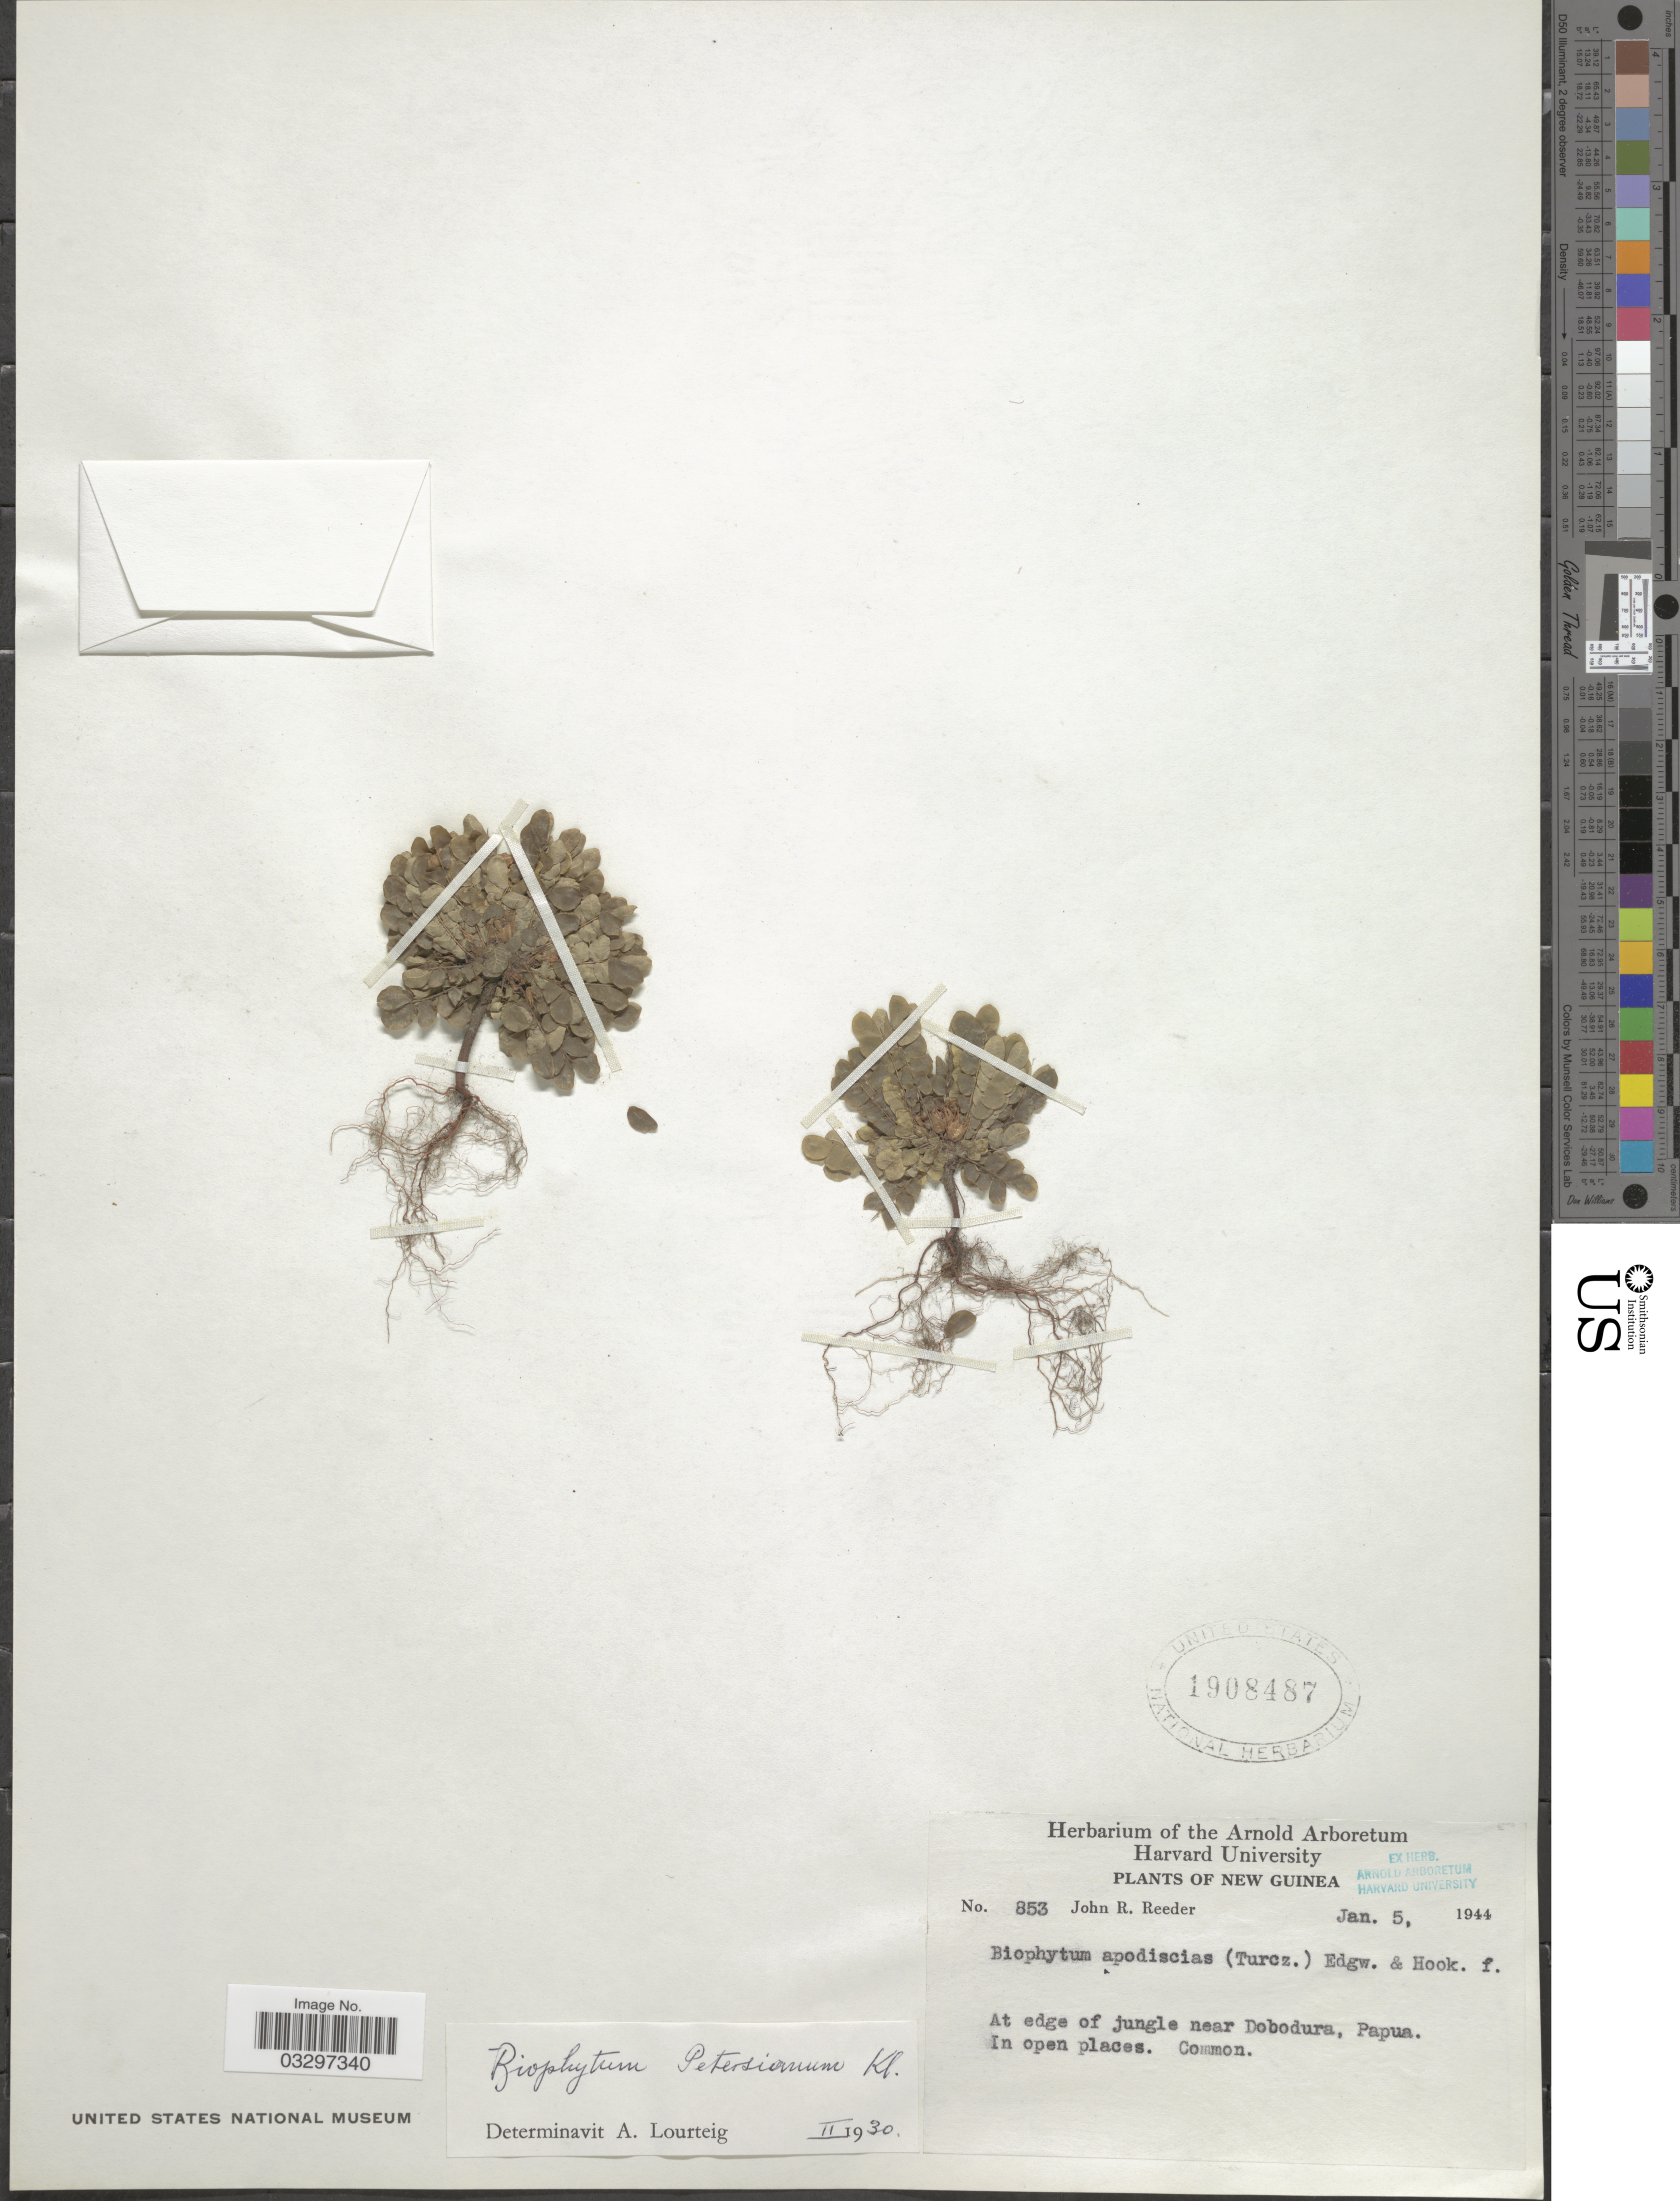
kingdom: Plantae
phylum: Tracheophyta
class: Magnoliopsida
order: Oxalidales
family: Oxalidaceae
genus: Biophytum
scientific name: Biophytum petersianum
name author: Klotzsch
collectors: J. R. Reeder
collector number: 853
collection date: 1944-01-05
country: Papua New Guinea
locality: New Guinea. At edge of jungle near Dobodura, Papua.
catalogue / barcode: US 1908487